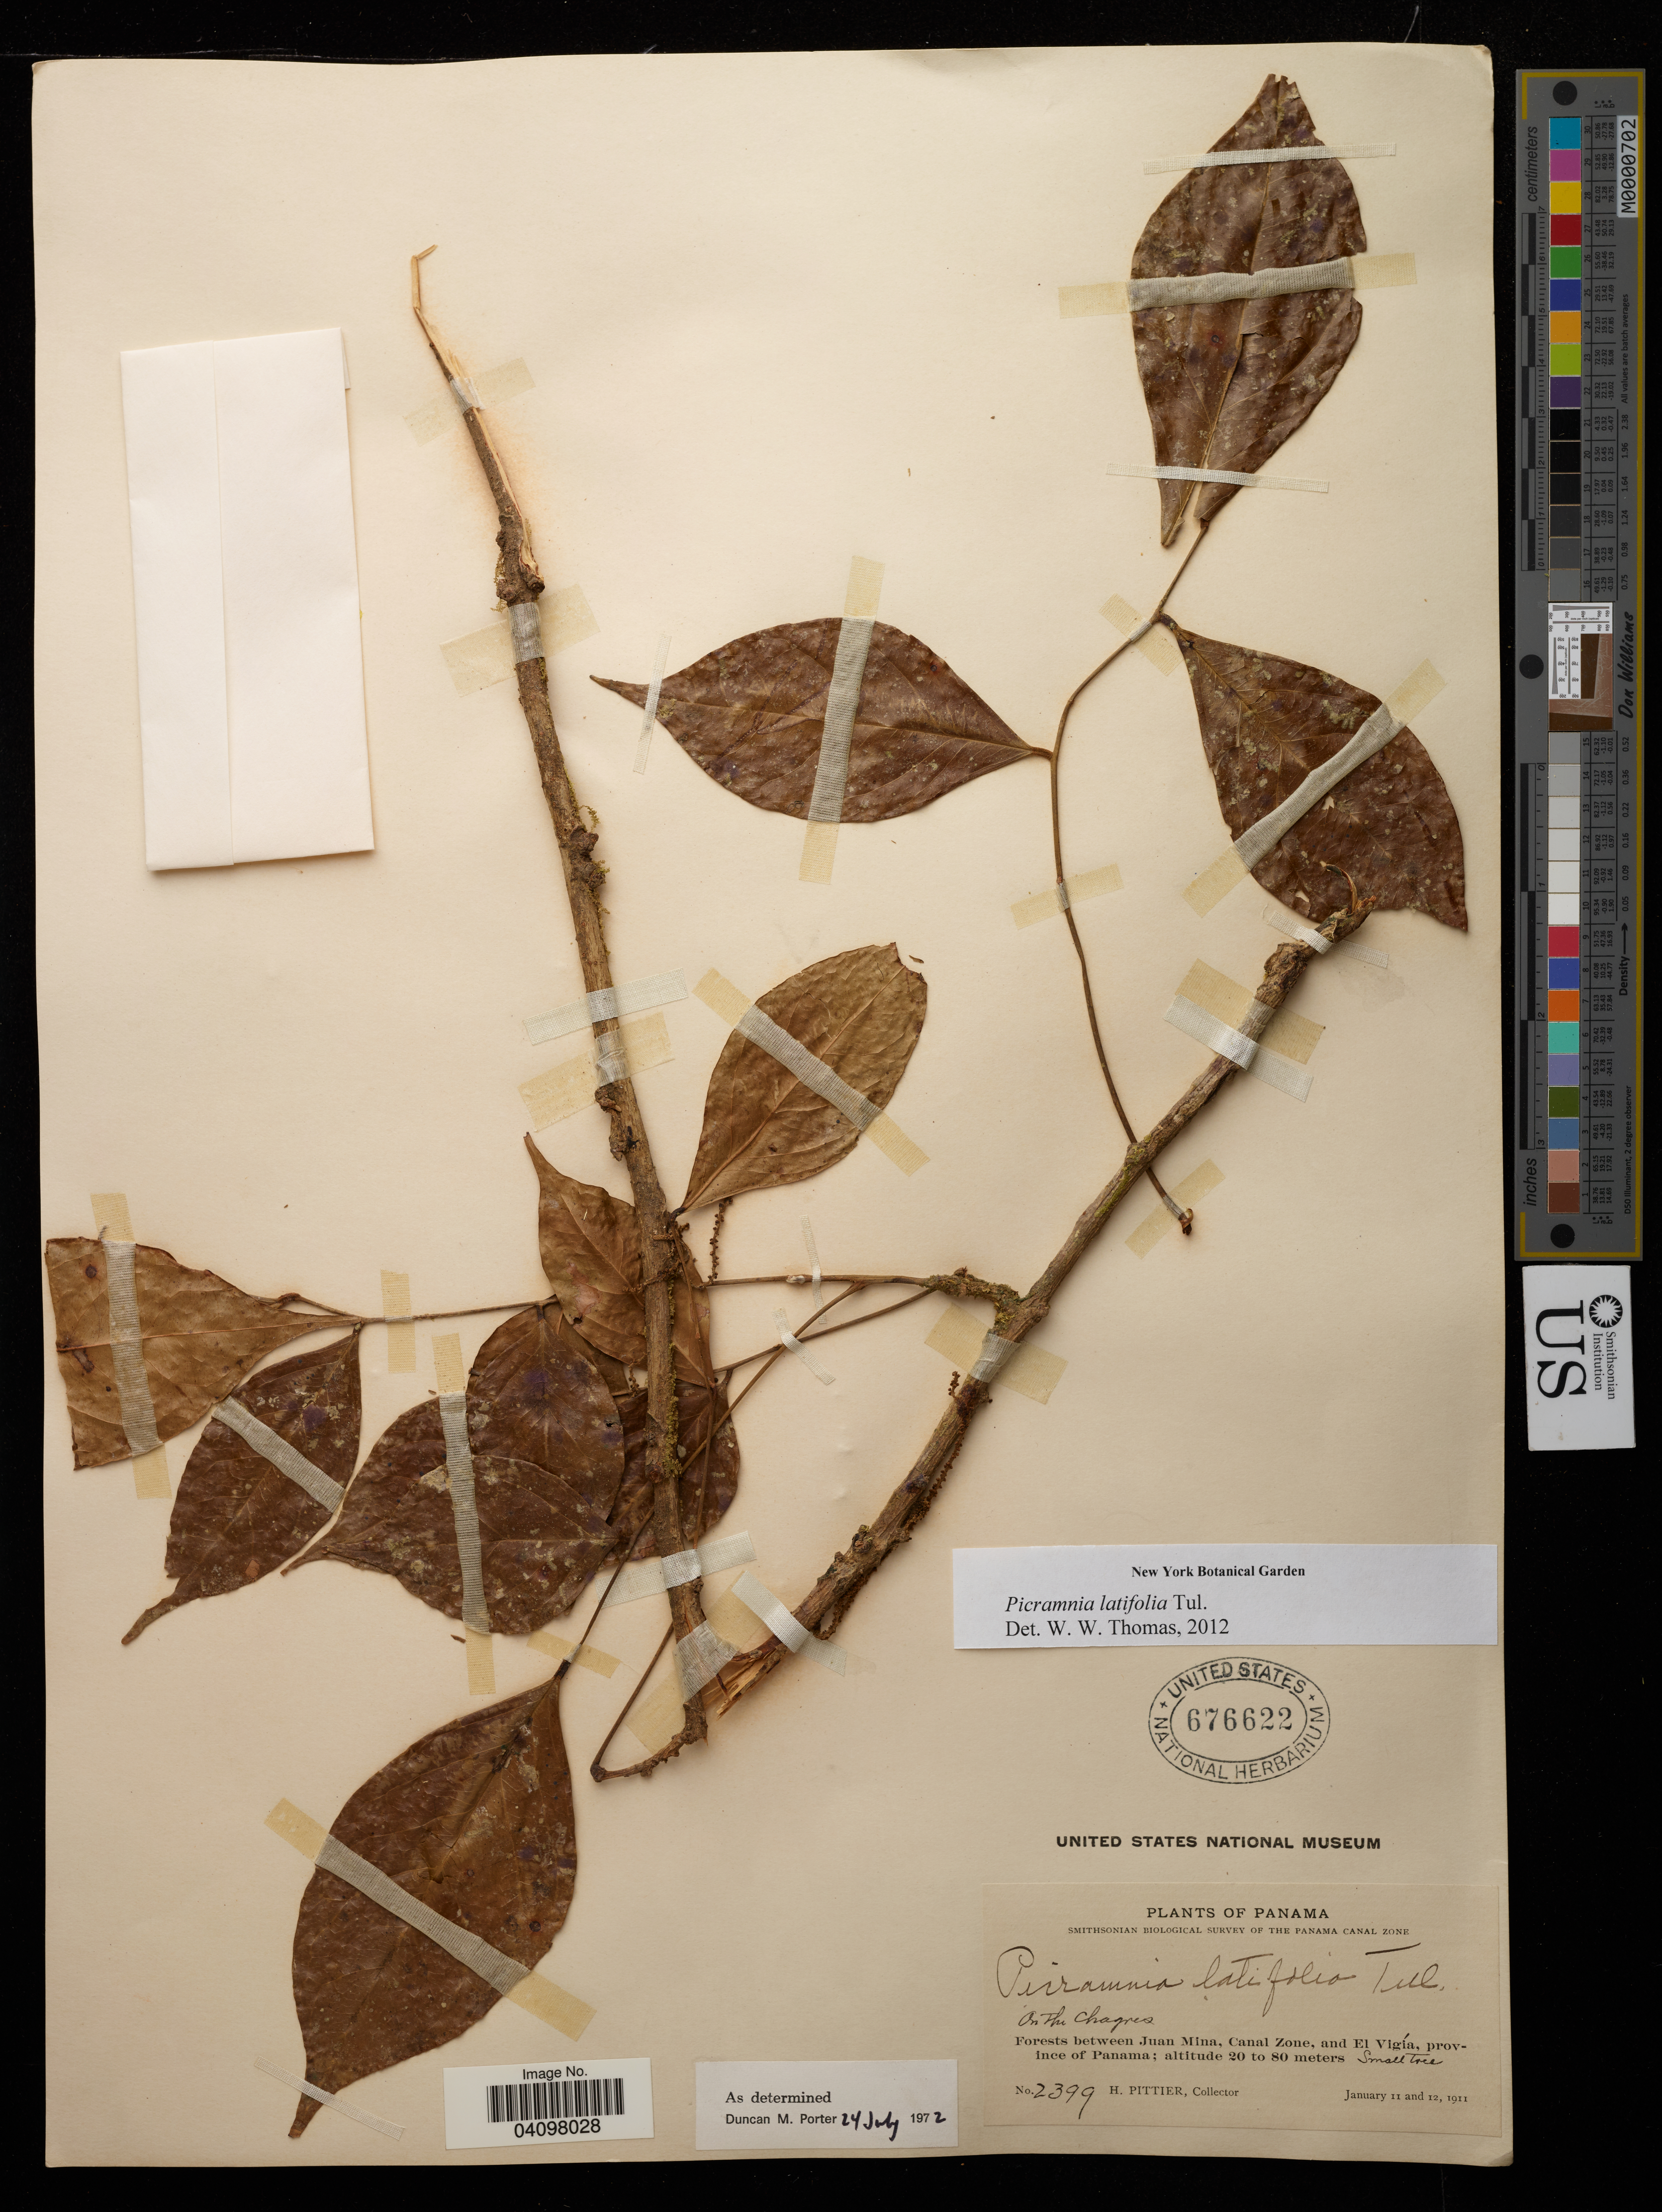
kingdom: Plantae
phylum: Tracheophyta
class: Magnoliopsida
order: Picramniales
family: Picramniaceae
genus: Picramnia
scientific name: Picramnia latifolia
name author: Tul.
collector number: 2399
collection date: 1911-01-11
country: Panama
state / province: Panamá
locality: Forests between Juan MIna, Canal Zone, and El Vigia, province of Panama.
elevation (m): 20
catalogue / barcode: US 676622